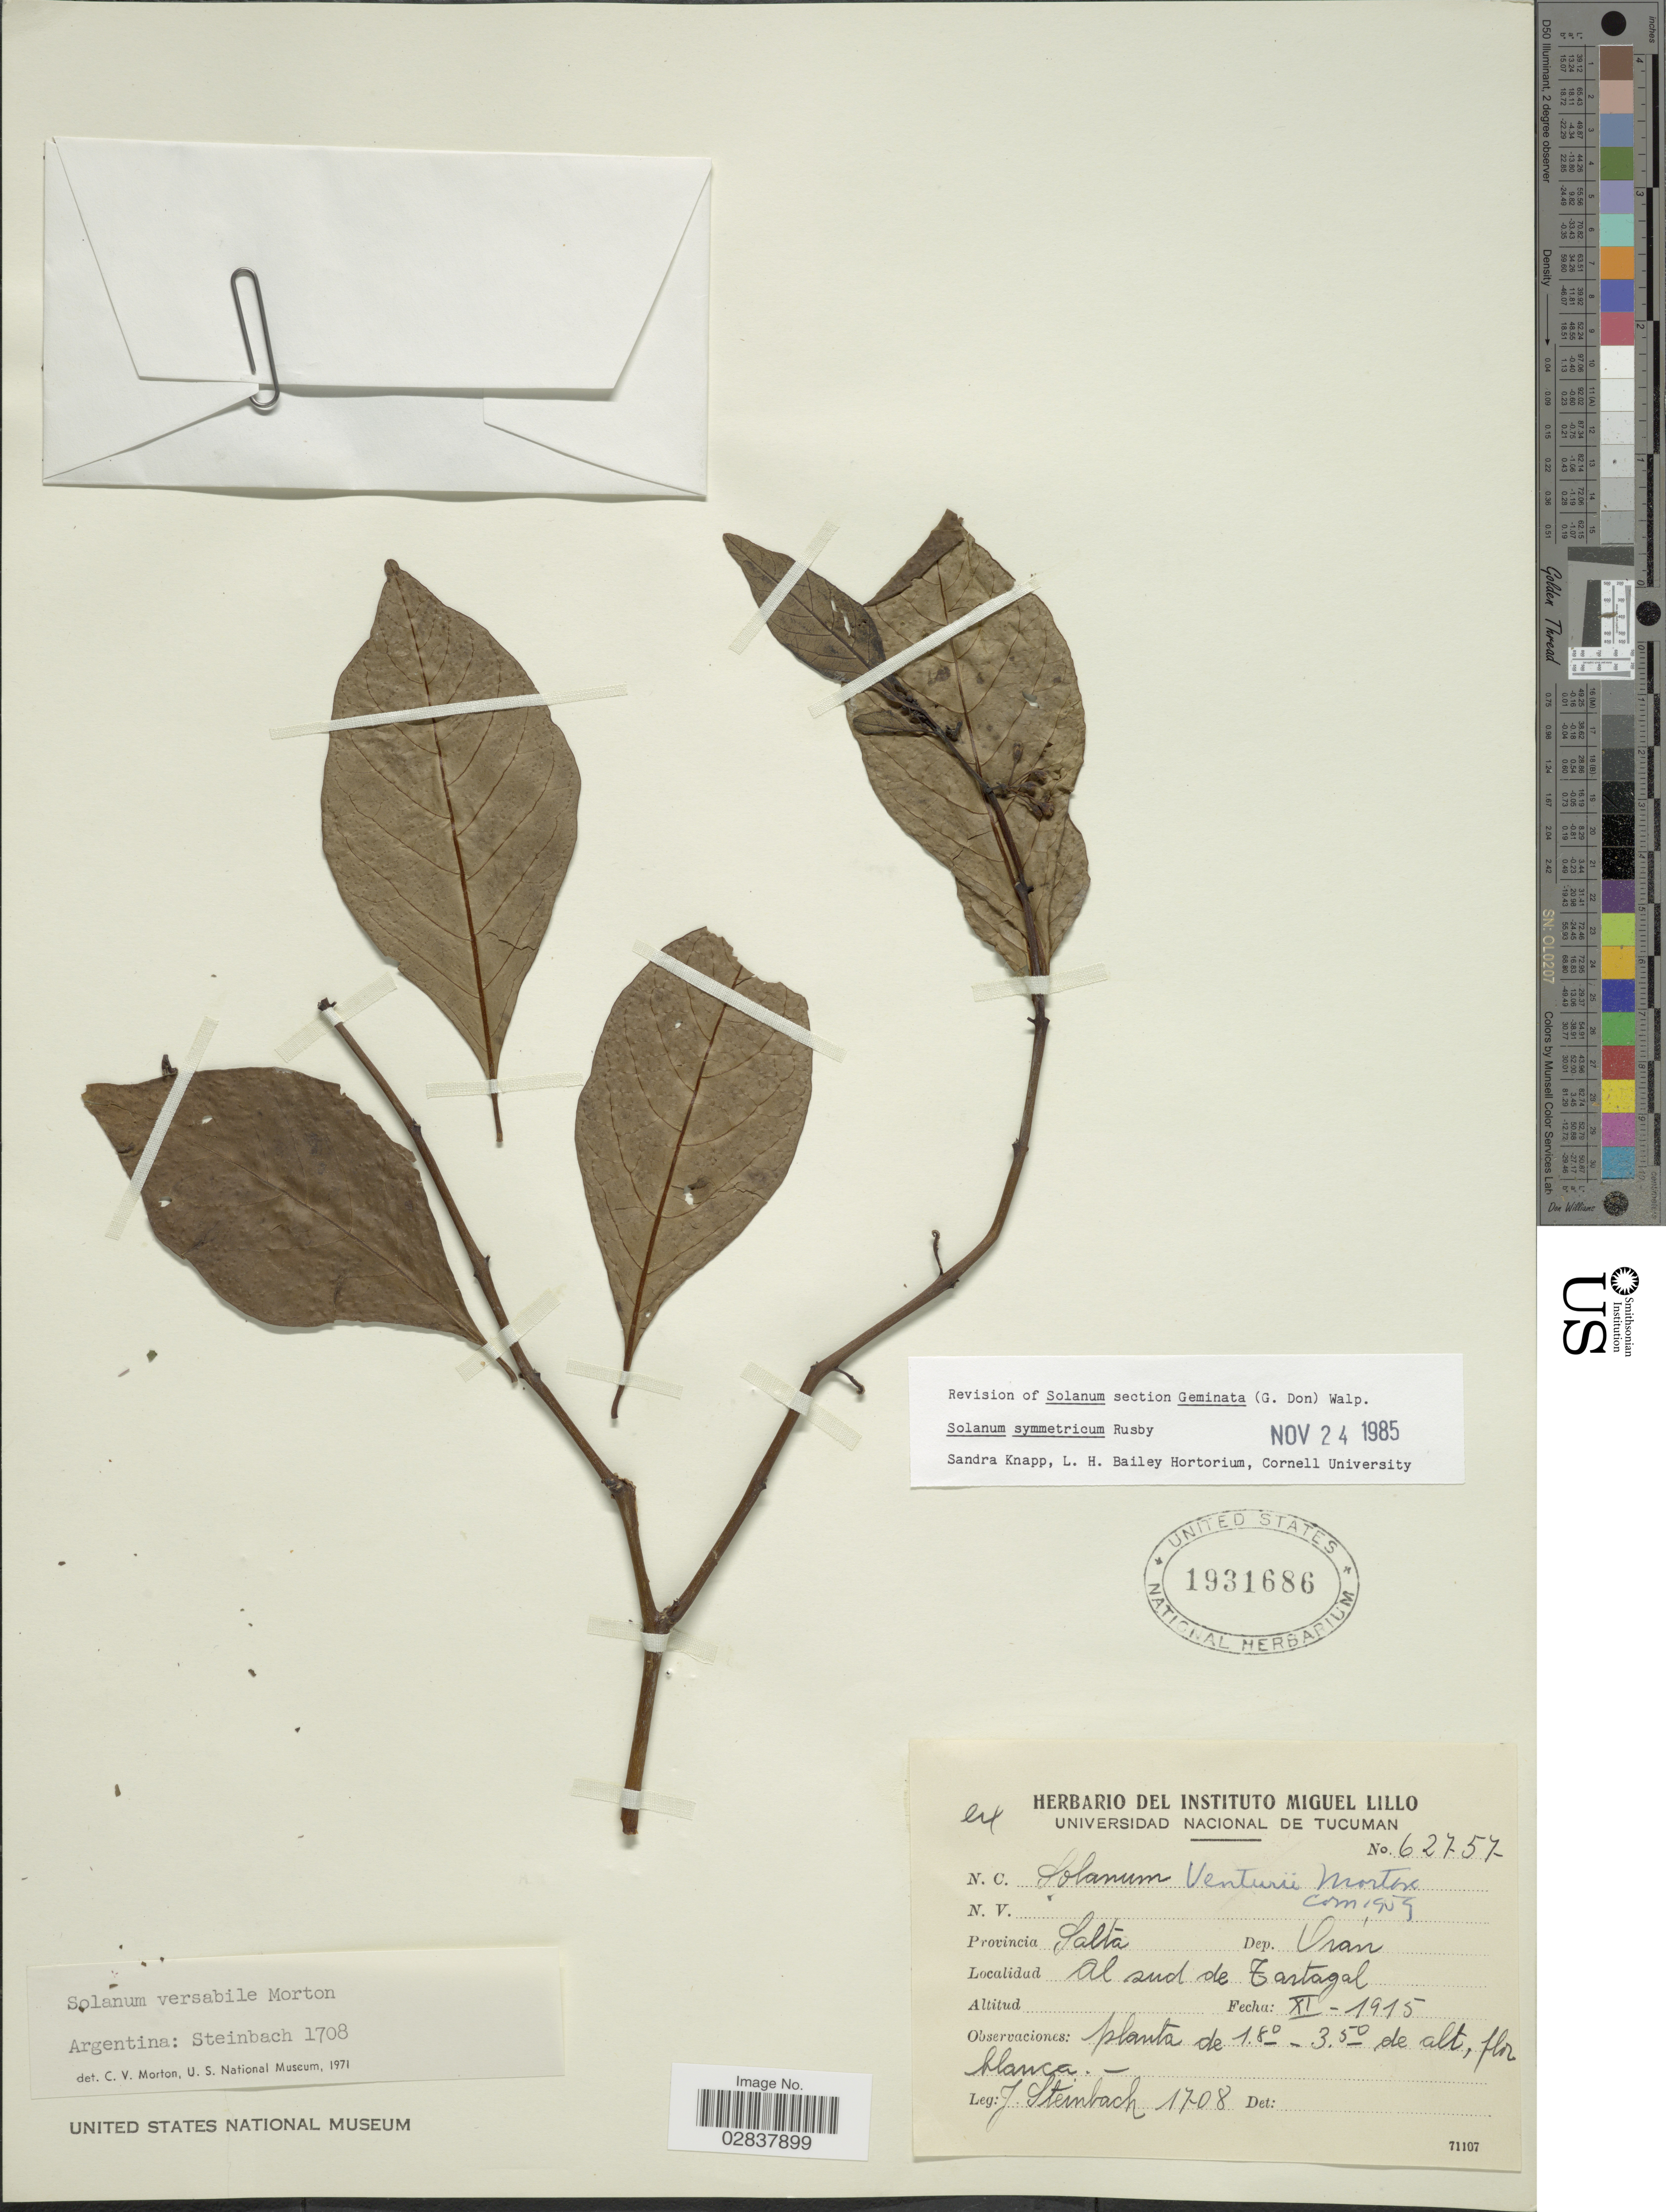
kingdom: Plantae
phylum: Tracheophyta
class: Magnoliopsida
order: Solanales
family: Solanaceae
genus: Solanum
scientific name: Solanum symmetricum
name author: Rusby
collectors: J. Steinbach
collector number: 1708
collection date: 1915-11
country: Argentina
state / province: Salta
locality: Dep. Orán, Al sud de Tartagal.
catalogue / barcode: US 1931686